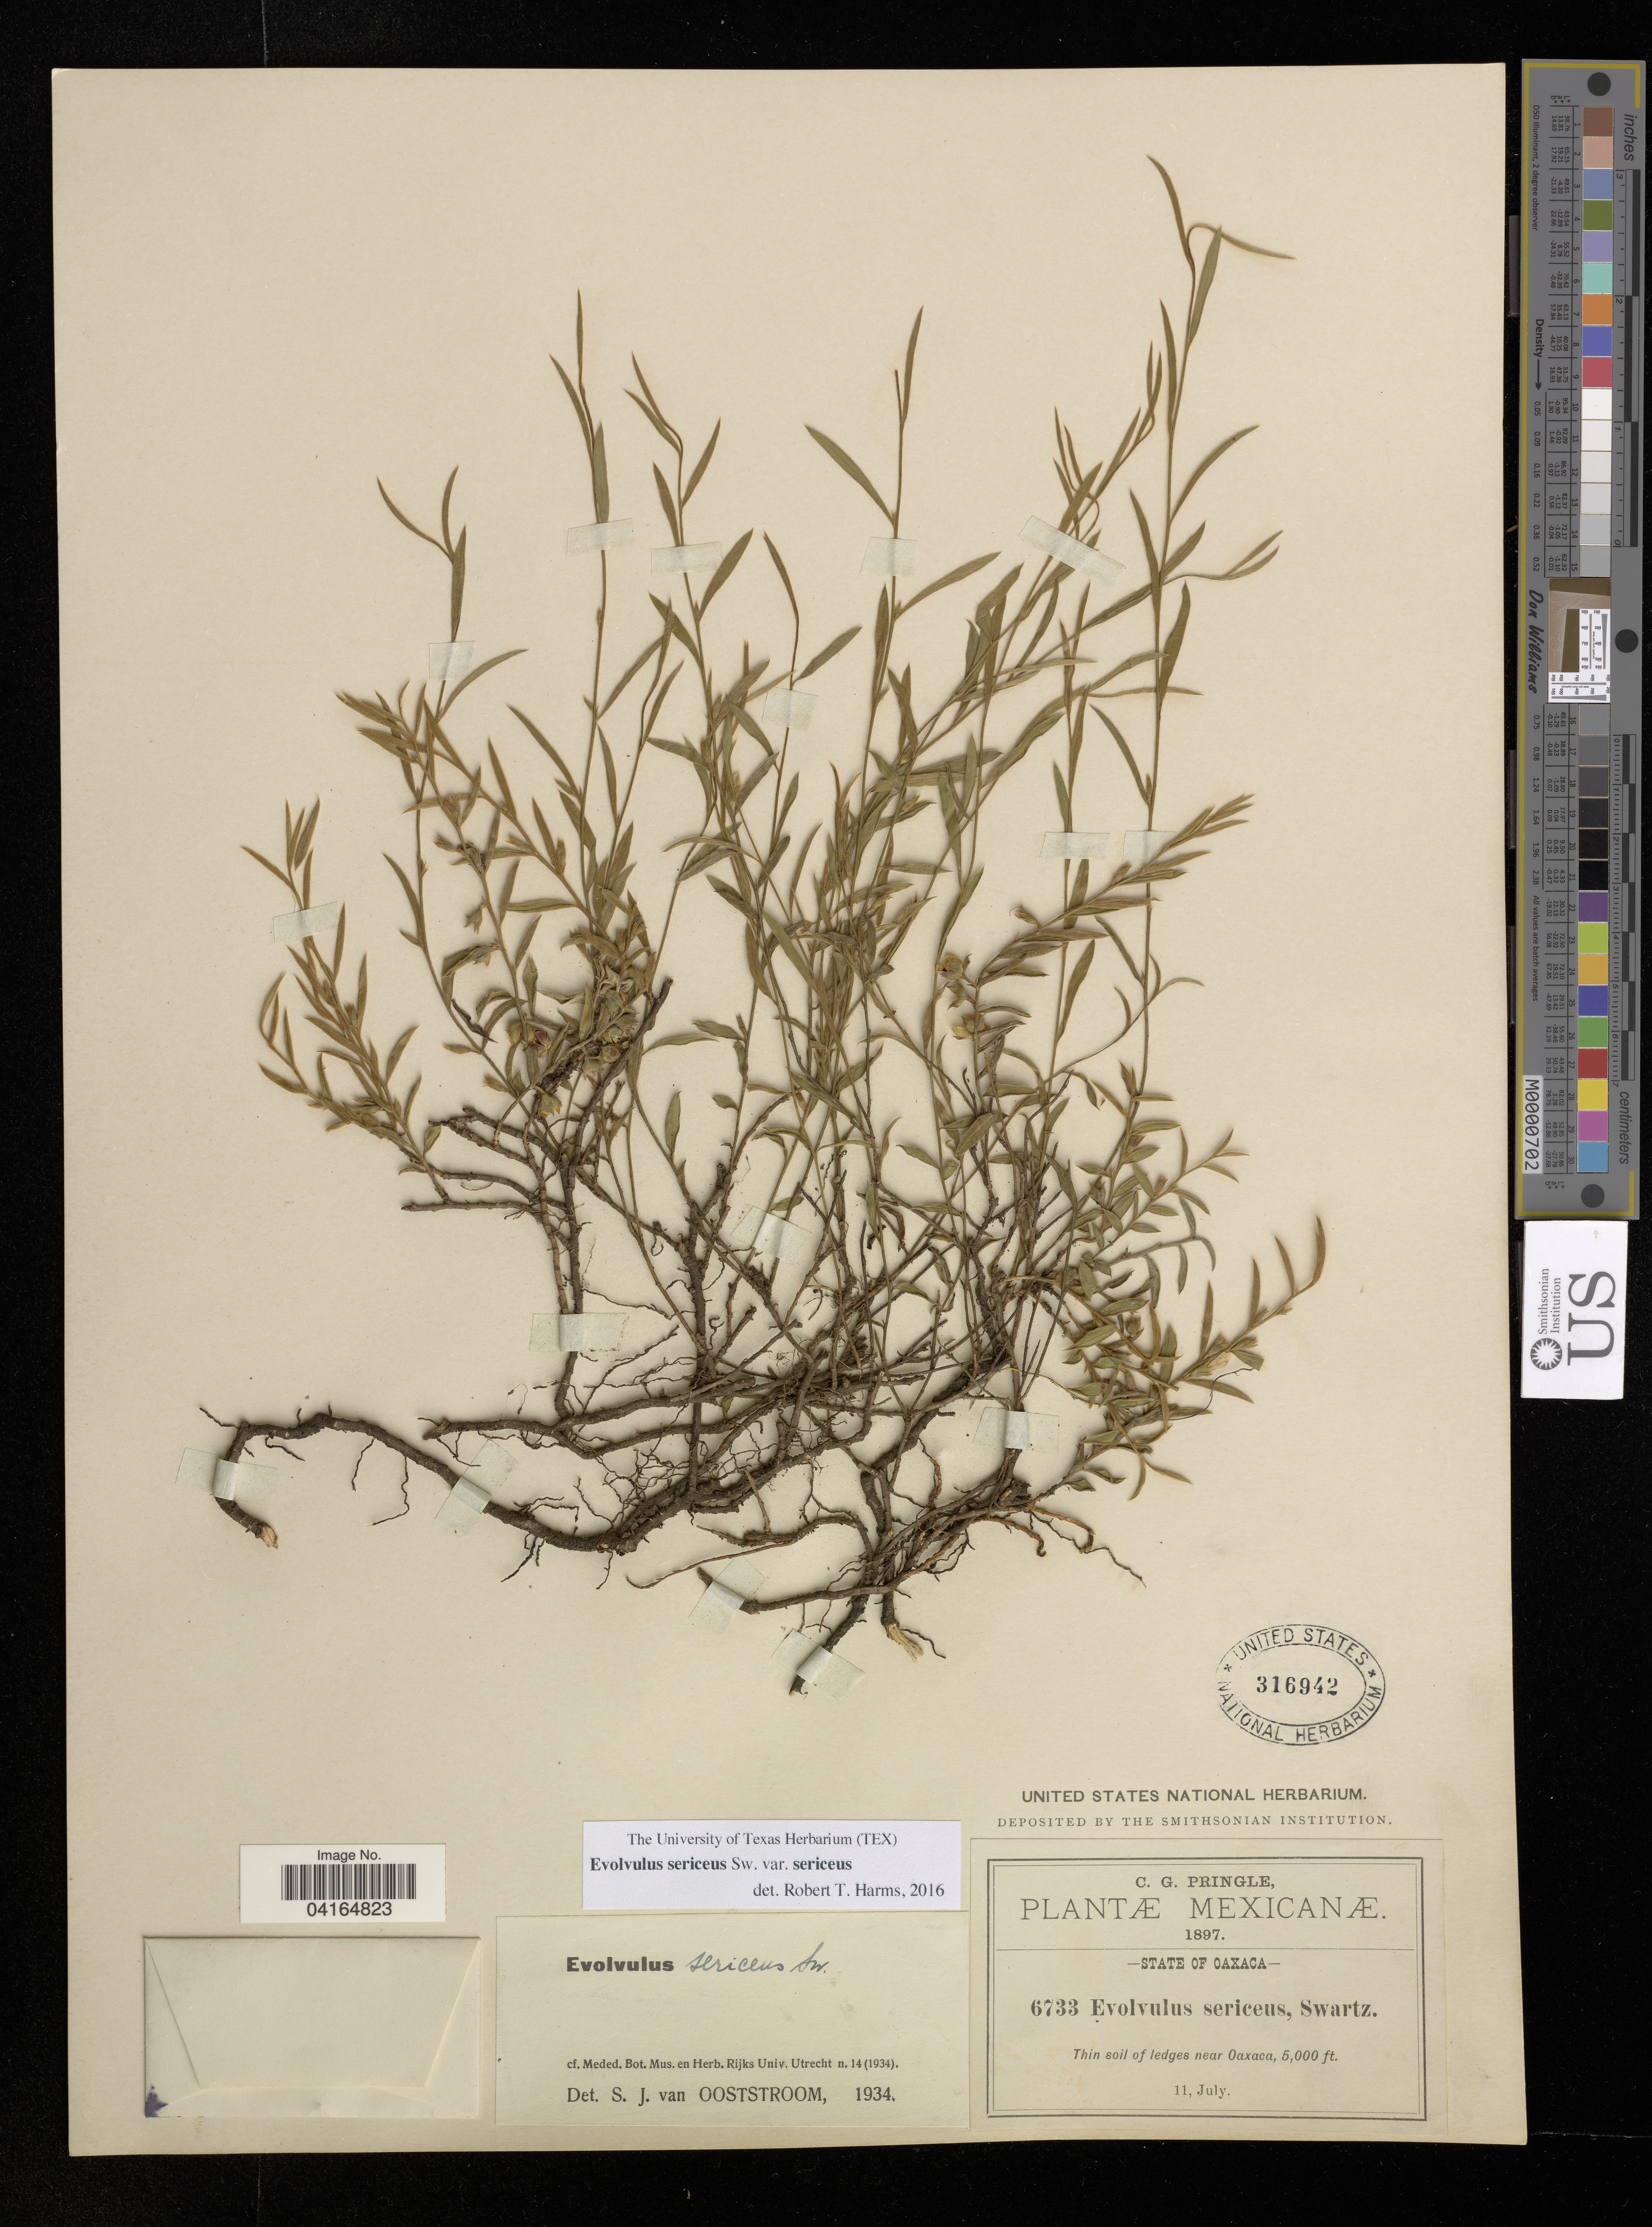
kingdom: Plantae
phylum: Tracheophyta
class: Magnoliopsida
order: Solanales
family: Convolvulaceae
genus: Evolvulus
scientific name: Evolvulus sericatus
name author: House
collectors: C. G. Pringle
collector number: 6733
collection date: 1897-07-11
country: Mexico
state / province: Oaxaca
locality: Thin soil of ledges near Oaxaca.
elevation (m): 1524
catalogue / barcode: US 316942